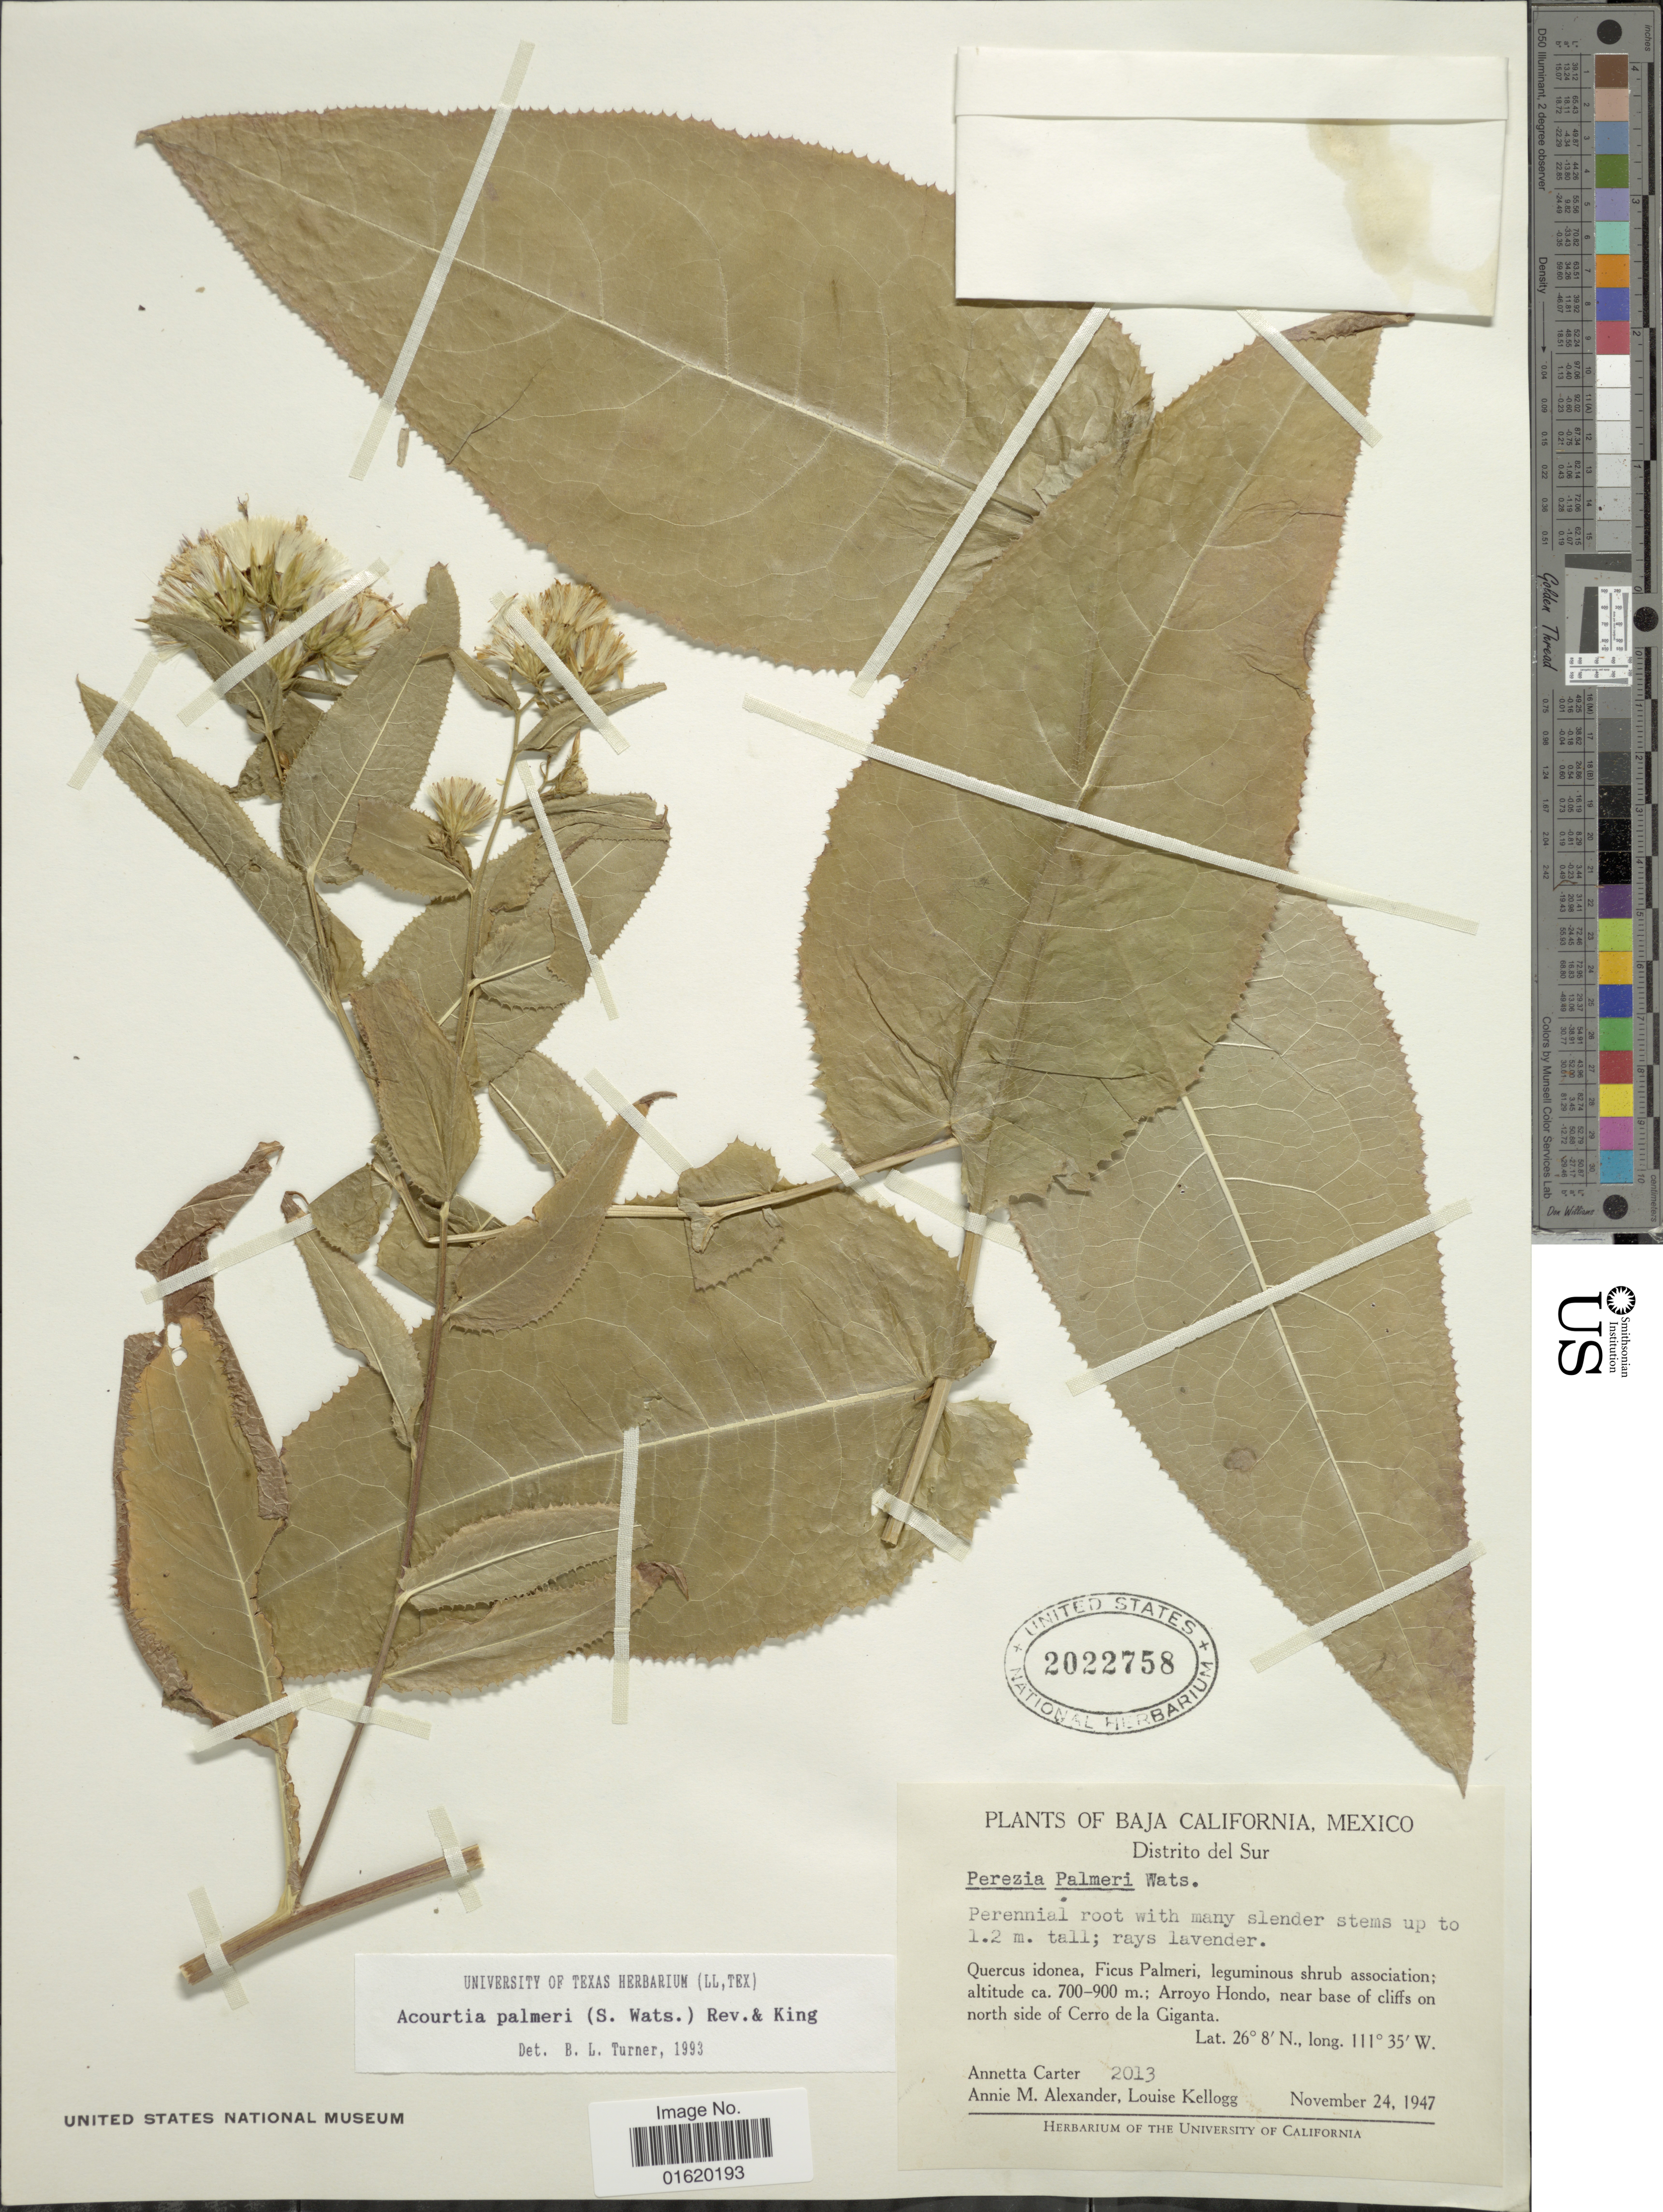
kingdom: Plantae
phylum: Tracheophyta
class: Magnoliopsida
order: Asterales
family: Asteraceae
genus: Acourtia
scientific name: Acourtia palmeri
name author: (S. Watson) Reveal & R.M. King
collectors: A. Carter, A. M. Alexander & L. Kellog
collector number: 2013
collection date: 1947-11-24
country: Mexico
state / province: Baja California Sur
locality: Distrito del Sur, Arroyo Hondo, near base of cliffs on north side of Cerro de la Giganta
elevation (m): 700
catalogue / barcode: US 2022758